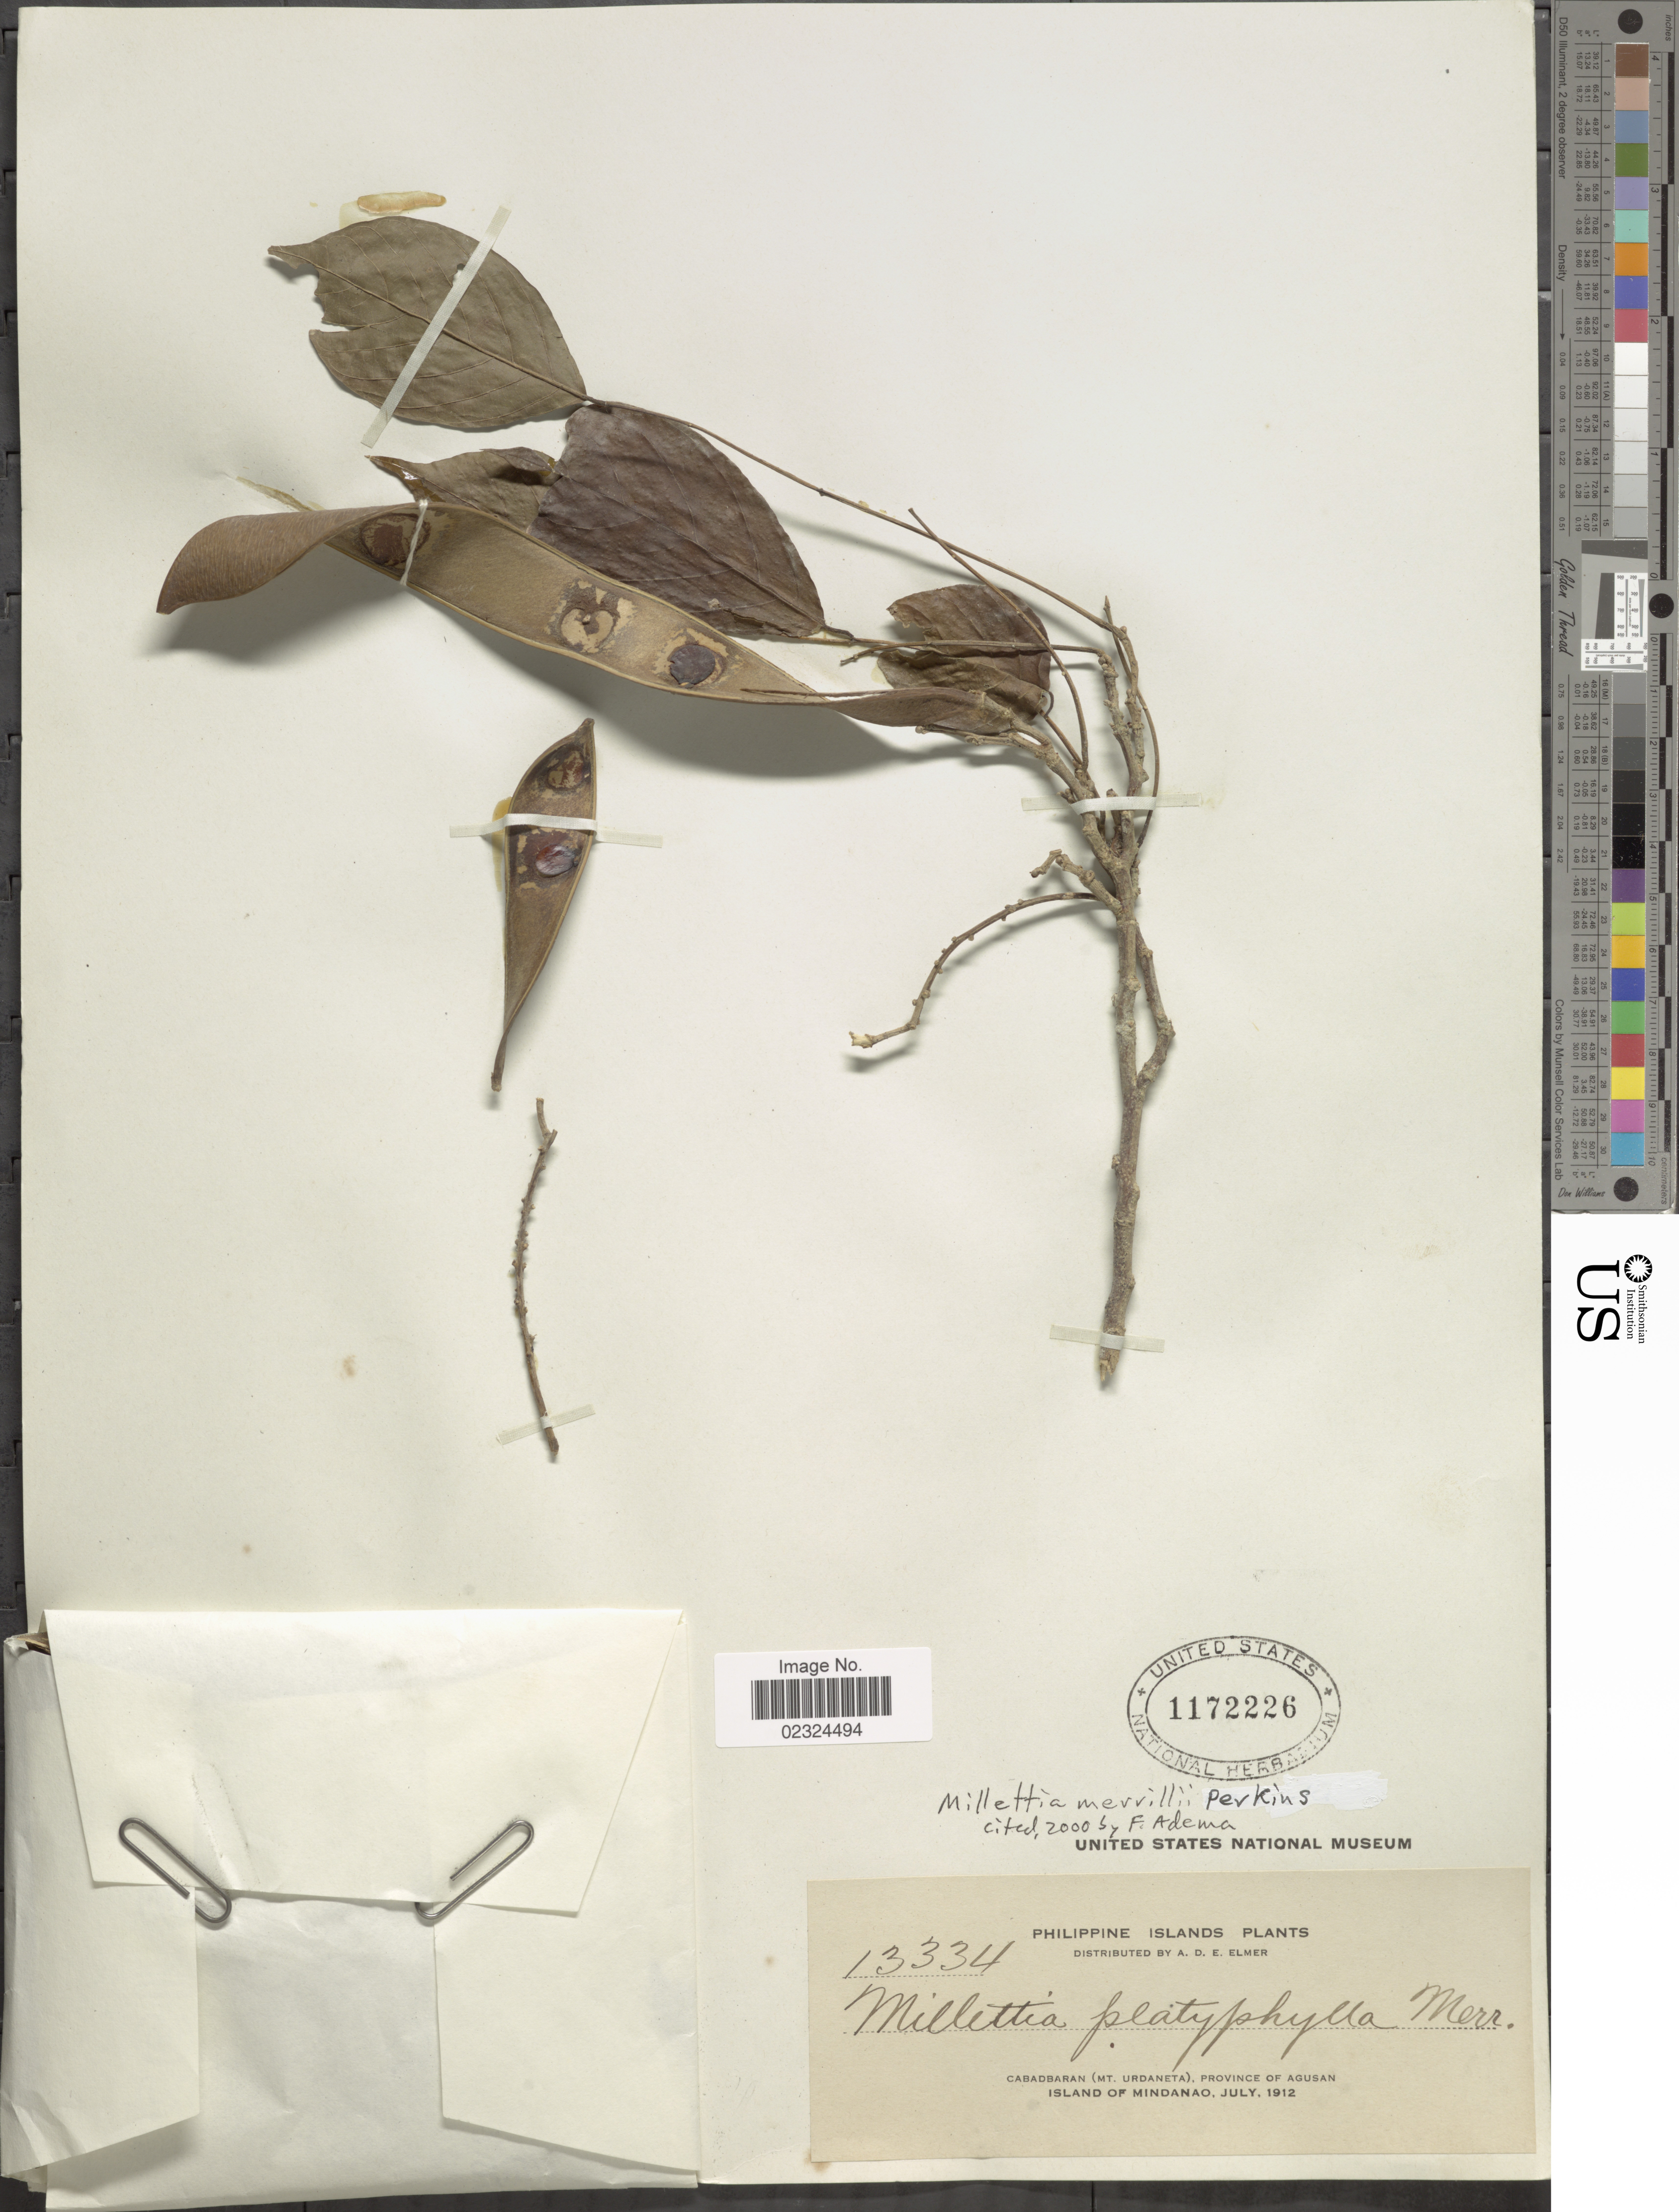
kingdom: Plantae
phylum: Tracheophyta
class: Magnoliopsida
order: Fabales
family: Fabaceae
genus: Millettia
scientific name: Millettia merrillii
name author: Perkins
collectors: A. D. E. Elmer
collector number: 13334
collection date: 1912-07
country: Philippines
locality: Philippine Islands. Cabadbaran (Mt. Urdaneta), Province of Agusan. Island of Mandanao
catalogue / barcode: US 1172226